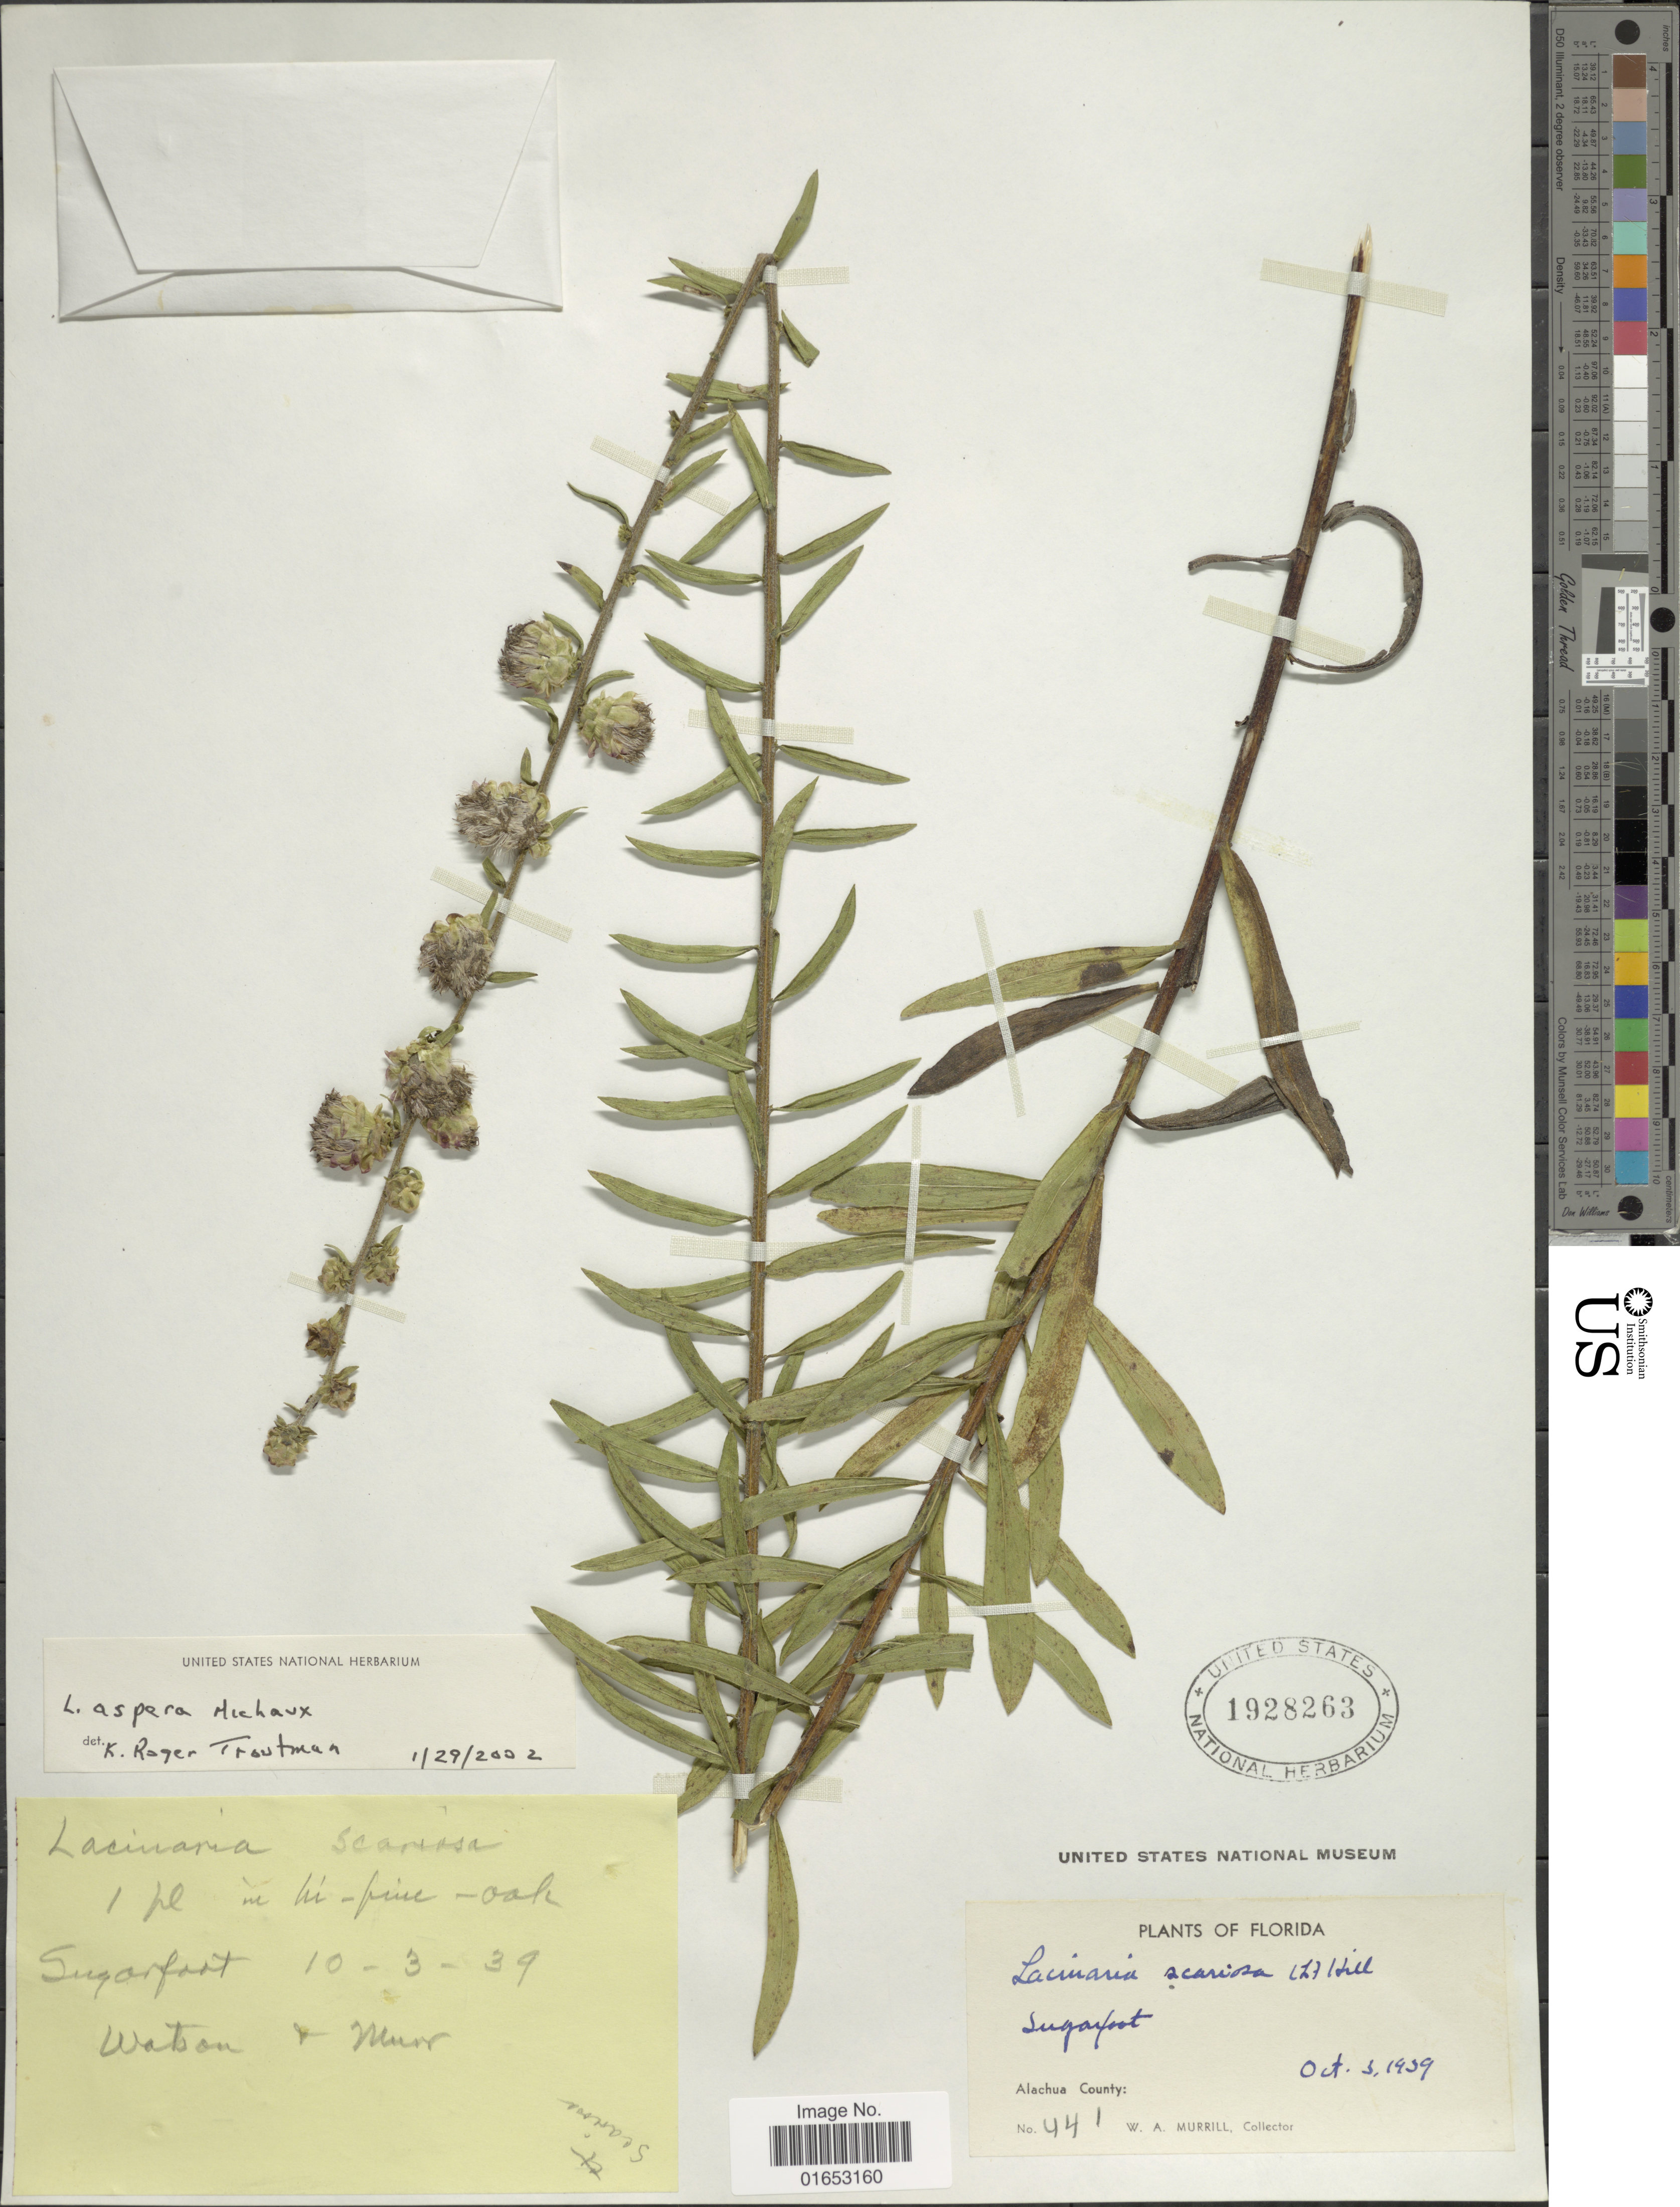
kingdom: Plantae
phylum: Tracheophyta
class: Magnoliopsida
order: Asterales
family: Asteraceae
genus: Liatris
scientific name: Liatris aspera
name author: Michx.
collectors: W. A. Murrill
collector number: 441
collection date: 1939-10-03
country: United States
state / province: Florida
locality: Alachua County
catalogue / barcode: US 1928263